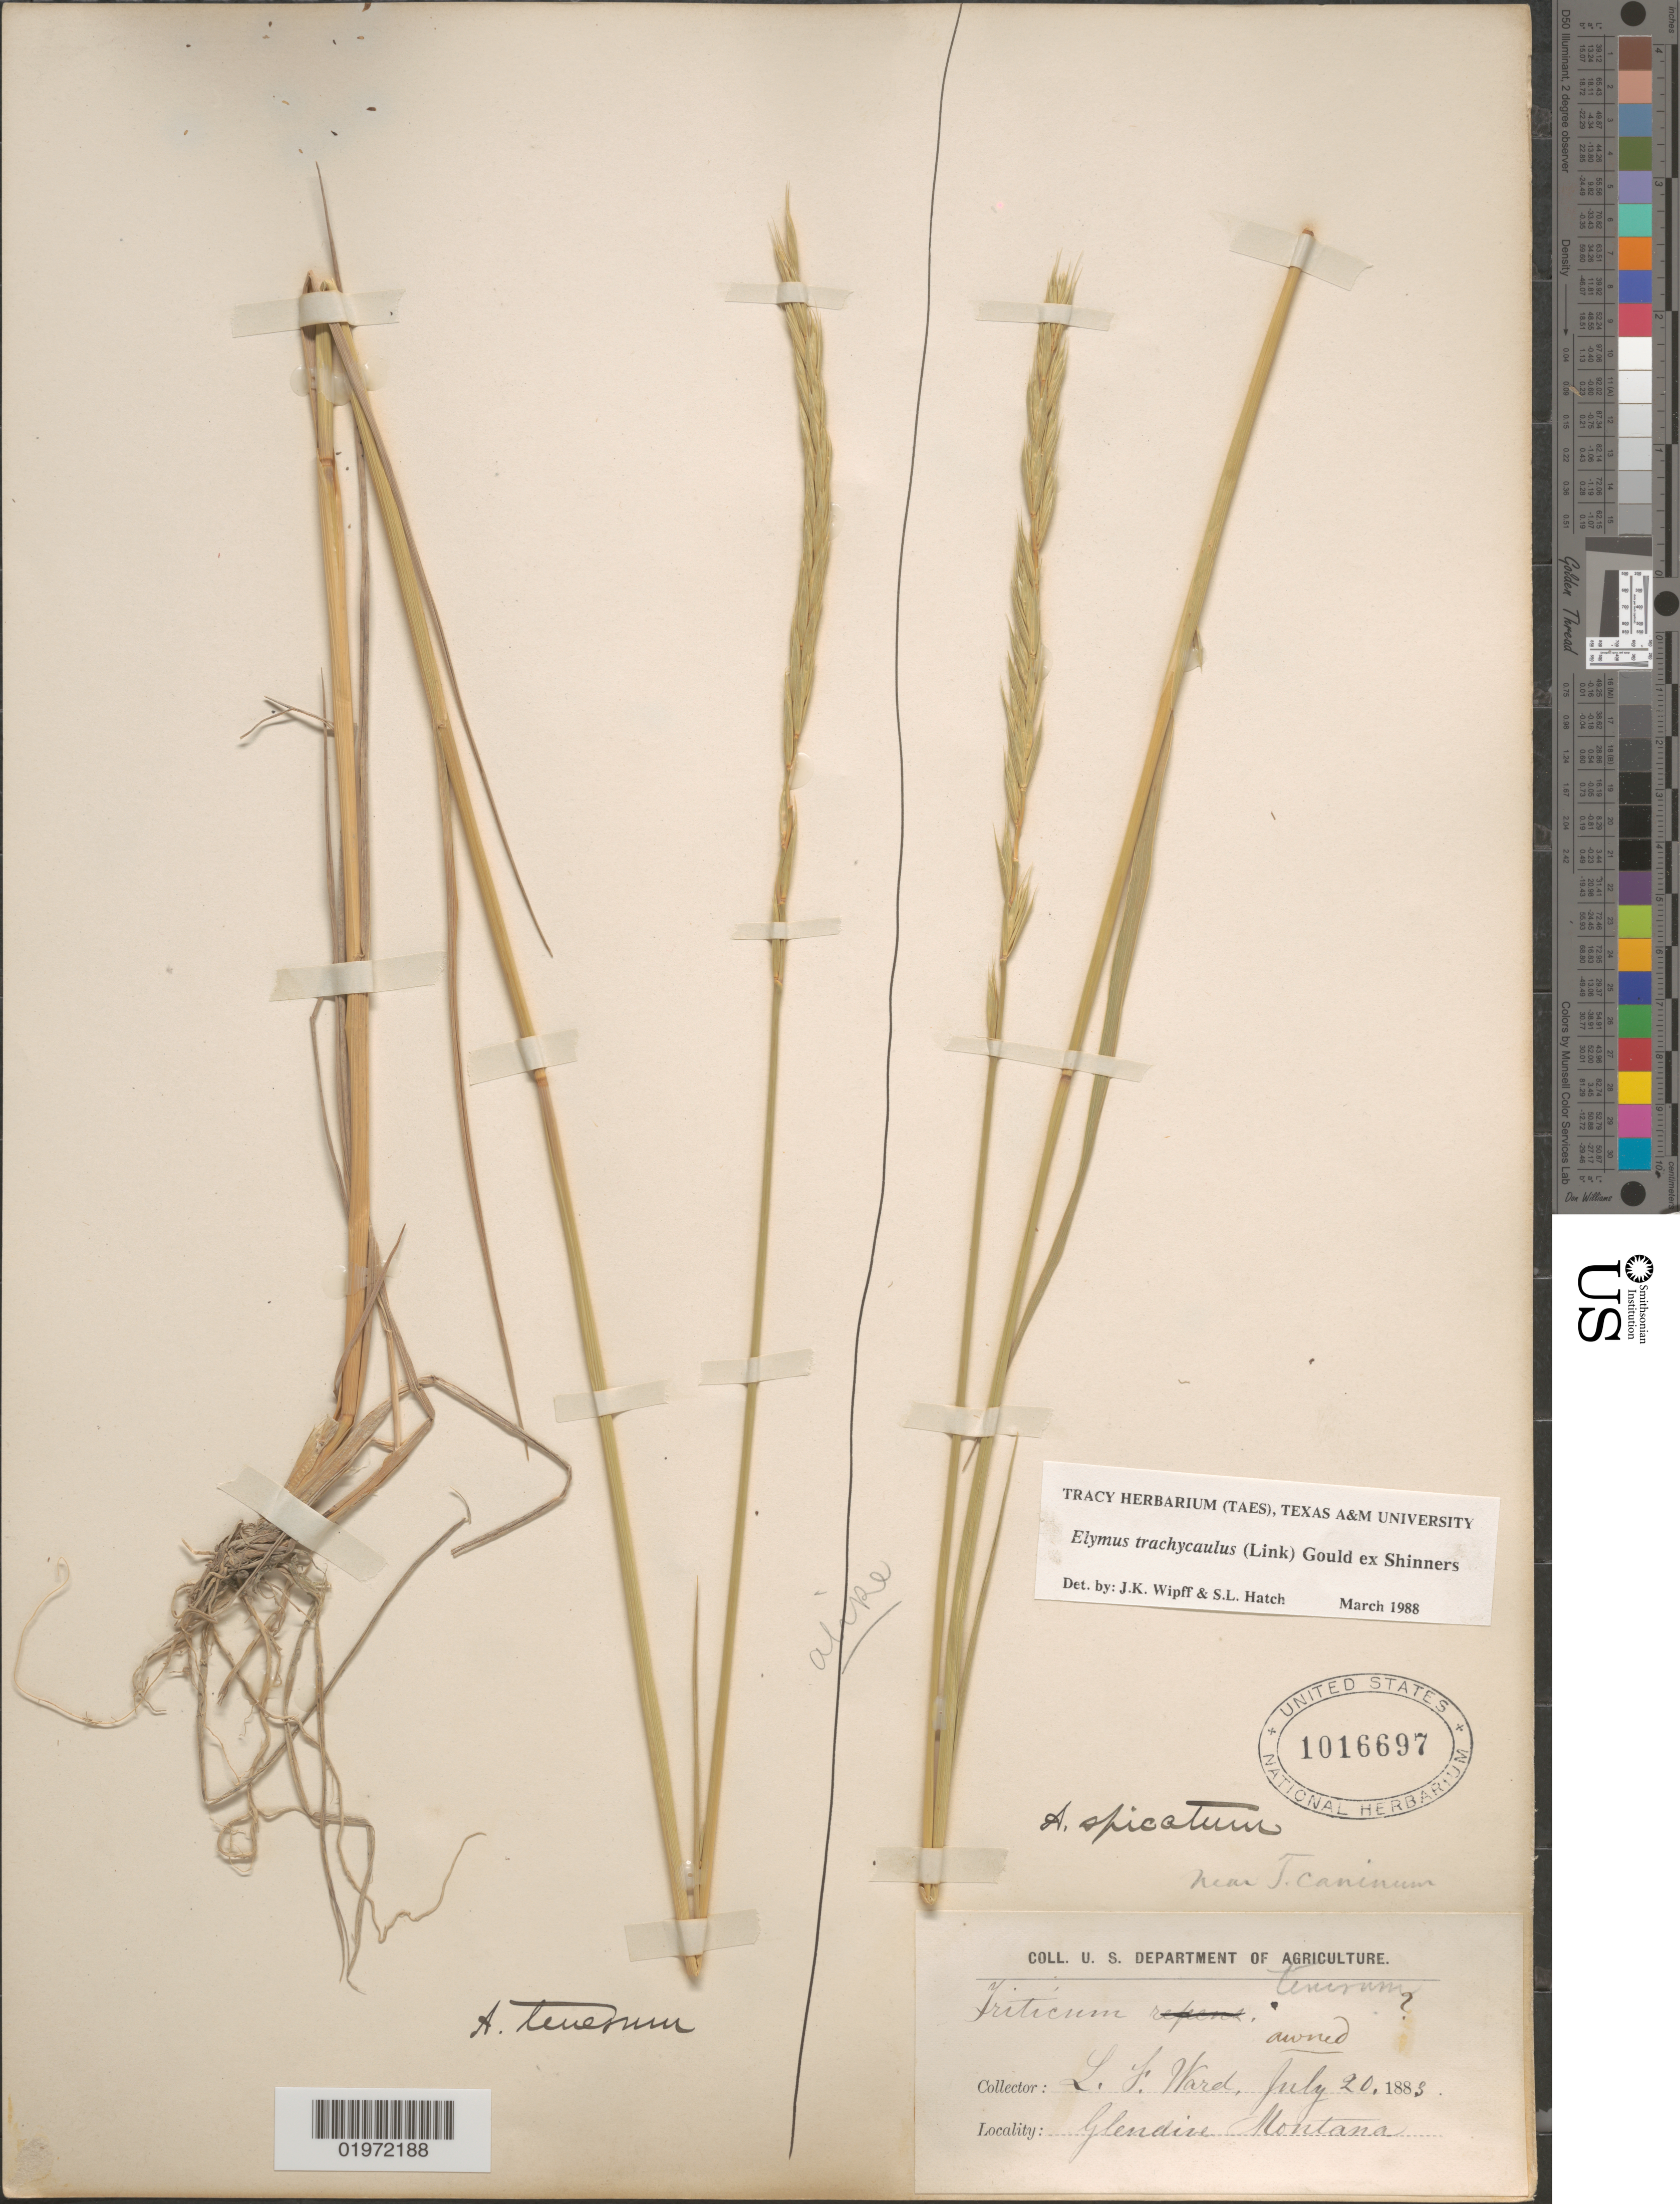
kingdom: Plantae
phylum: Tracheophyta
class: Liliopsida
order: Poales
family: Poaceae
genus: Elymus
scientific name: Elymus trachycaulus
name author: (Link) Gould ex Shinners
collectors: L. Ward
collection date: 1883-07-20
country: United States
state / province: Montana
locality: Glendive.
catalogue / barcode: US 1016697